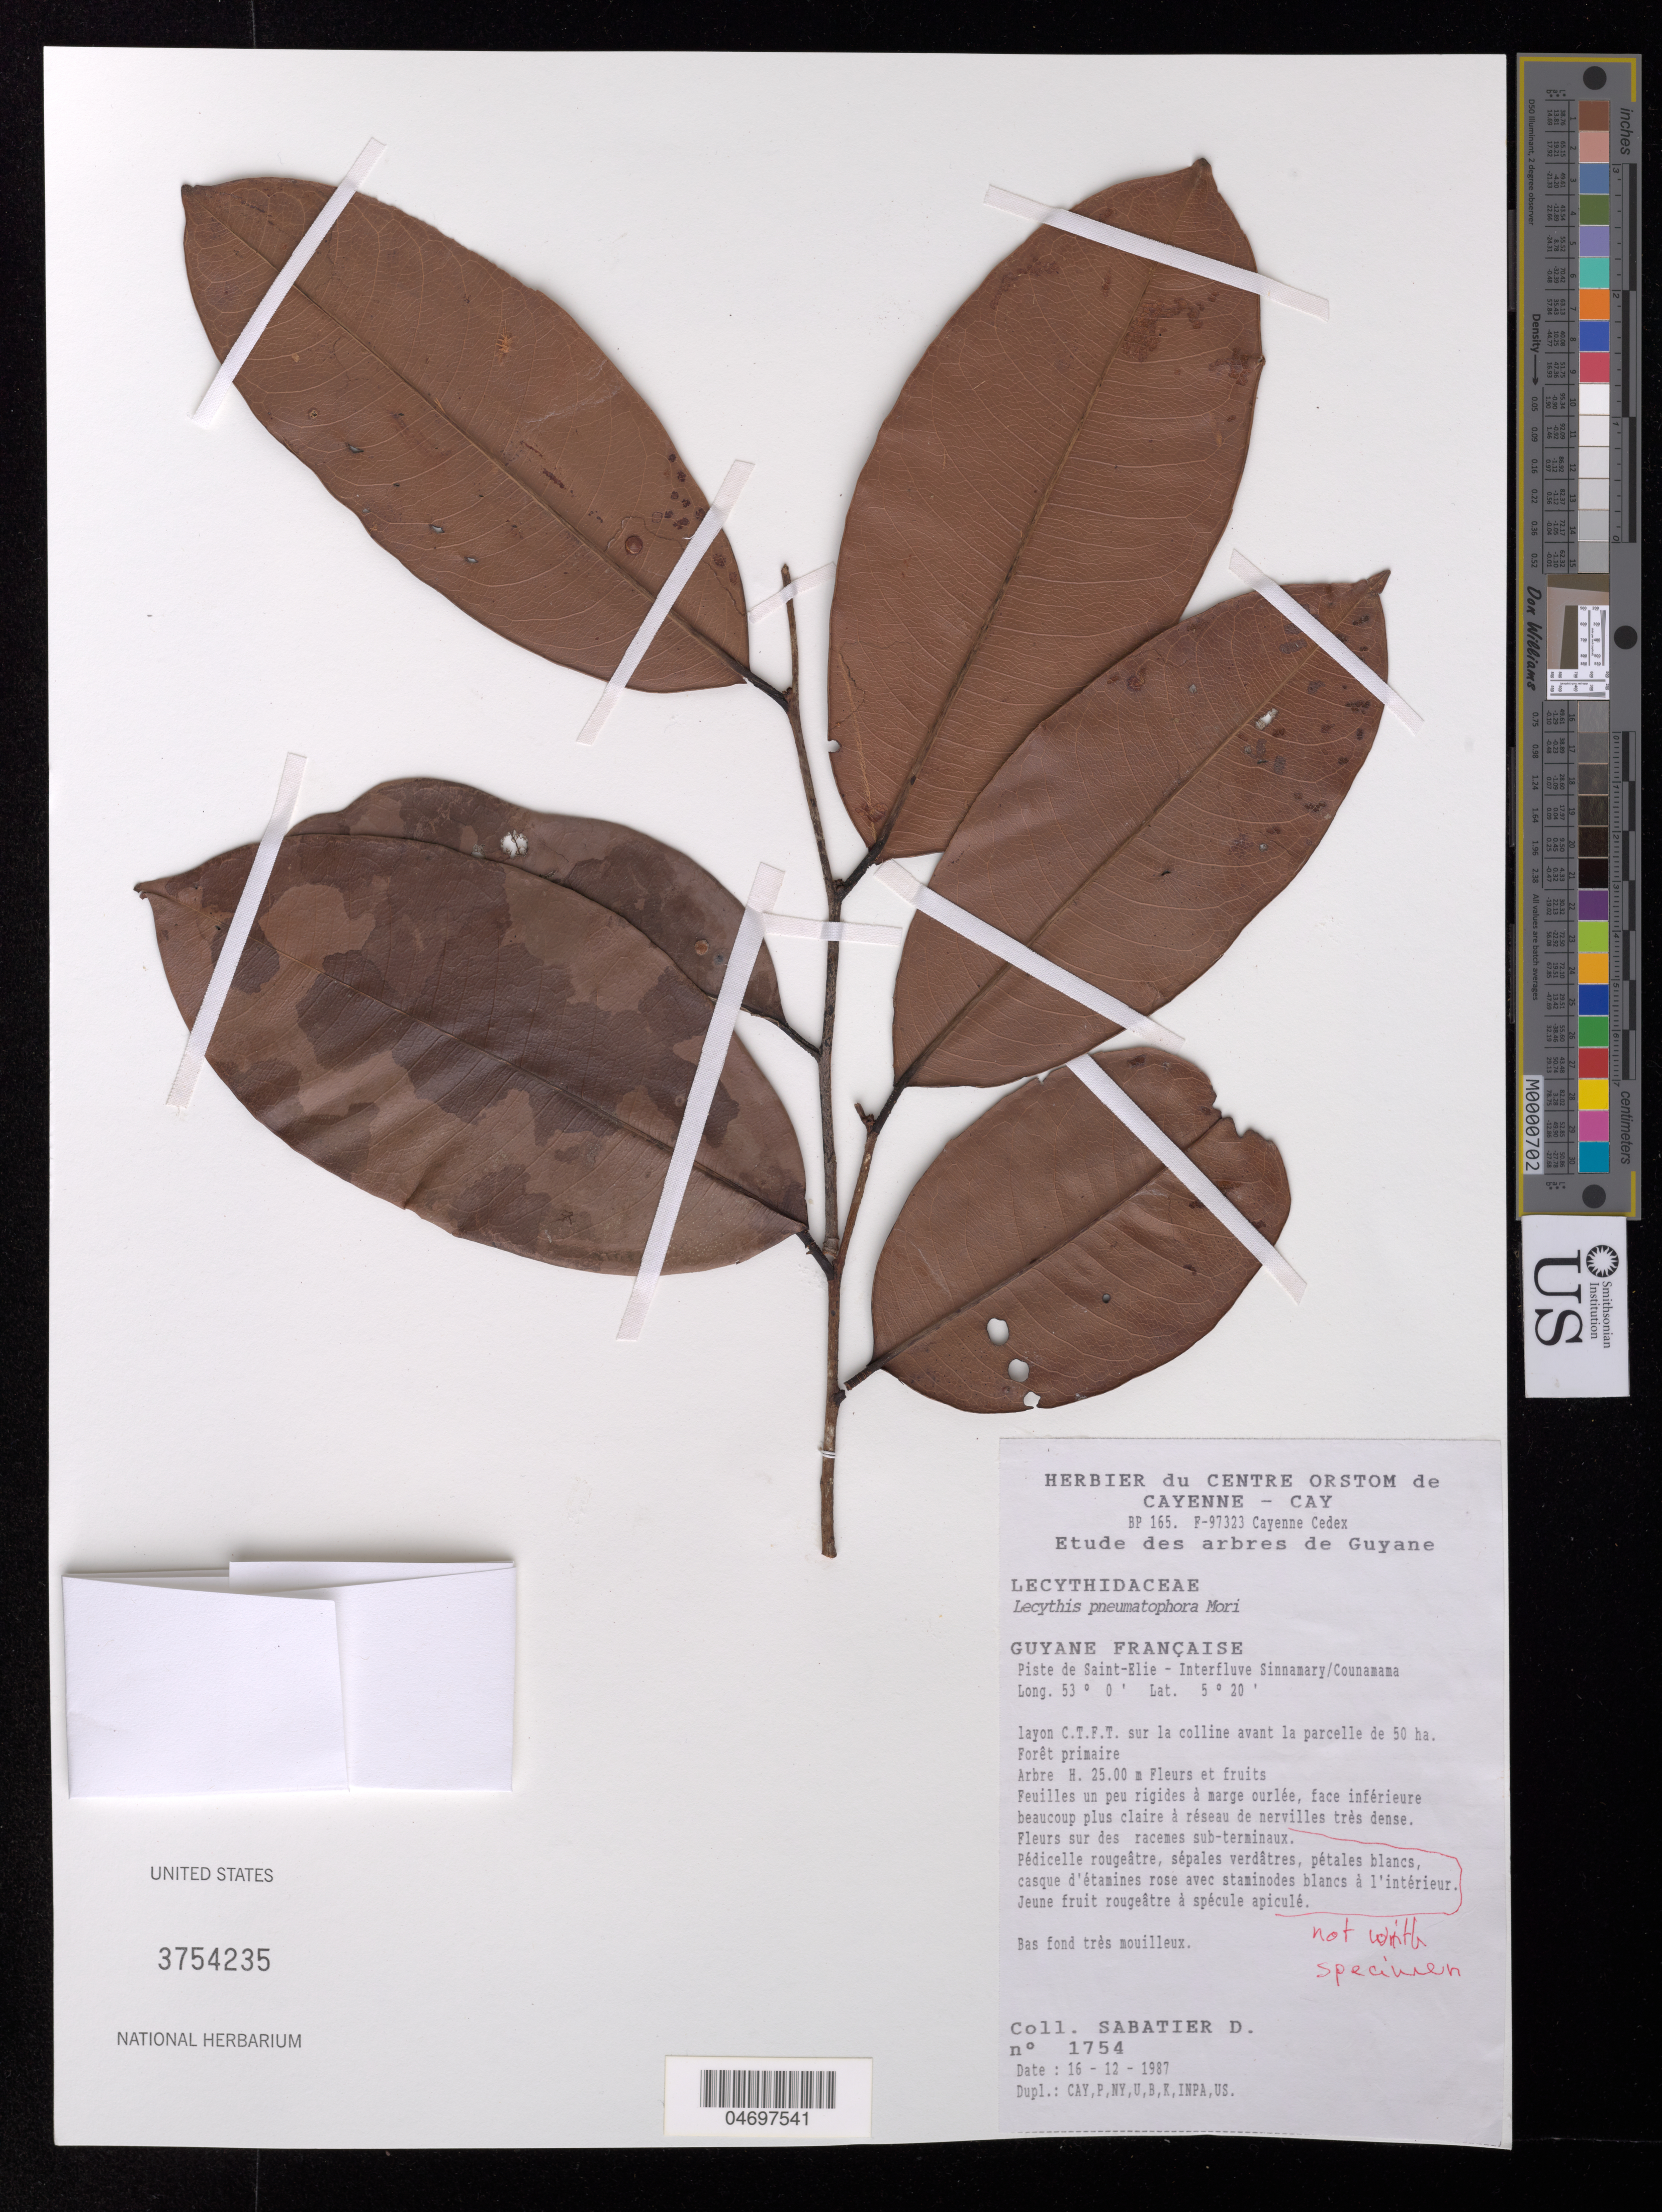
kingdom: Plantae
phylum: Tracheophyta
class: Magnoliopsida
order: Ericales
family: Lecythidaceae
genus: Lecythis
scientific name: Lecythis pneumatophora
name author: S.A. Mori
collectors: D. Sabatier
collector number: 1754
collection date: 1987-12-16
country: French Guiana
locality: Piste de Saint-Elie, Interfluve Sinnamary/Counamama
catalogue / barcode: US 3754235